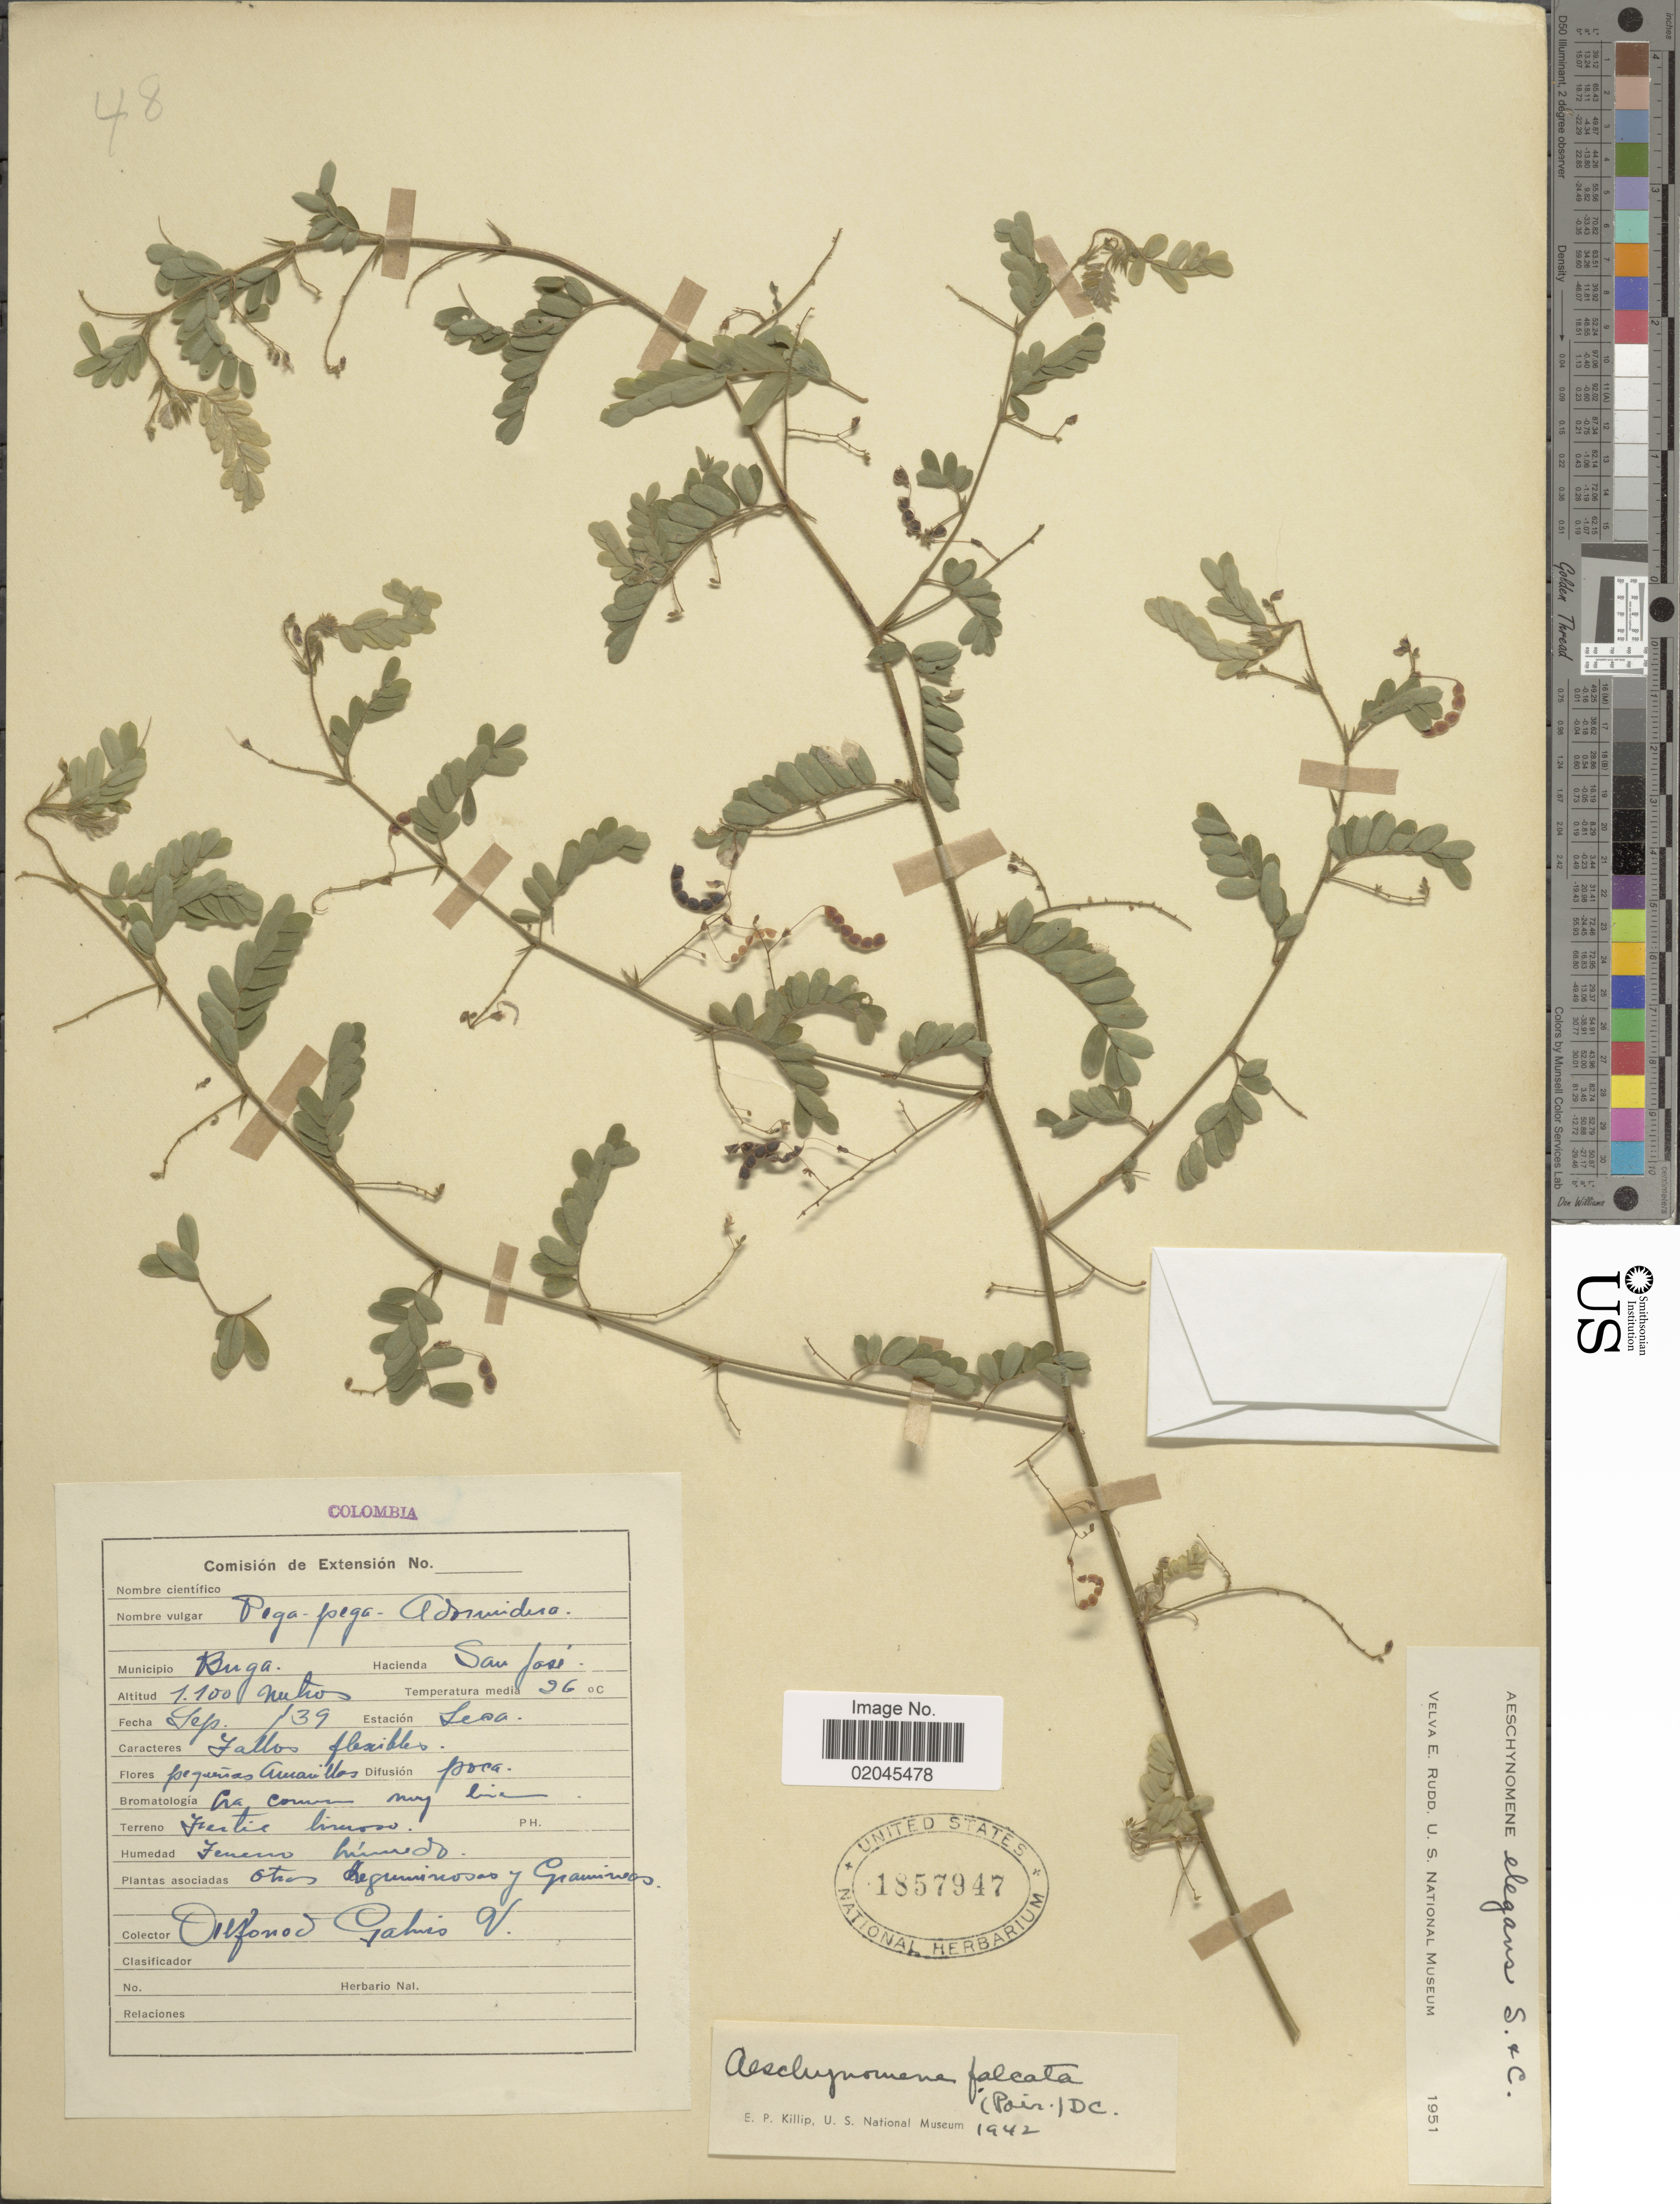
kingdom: Plantae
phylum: Tracheophyta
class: Magnoliopsida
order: Fabales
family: Fabaceae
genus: Aeschynomene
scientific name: Aeschynomene elegans var. elegans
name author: Cham. ex Schltdl.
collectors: A. Galvis V.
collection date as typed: Transcribed d/m/y: /9/39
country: Colombia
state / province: Valle del Cauca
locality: Buga, Hacienda San Jose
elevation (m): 1100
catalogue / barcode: US 1857947